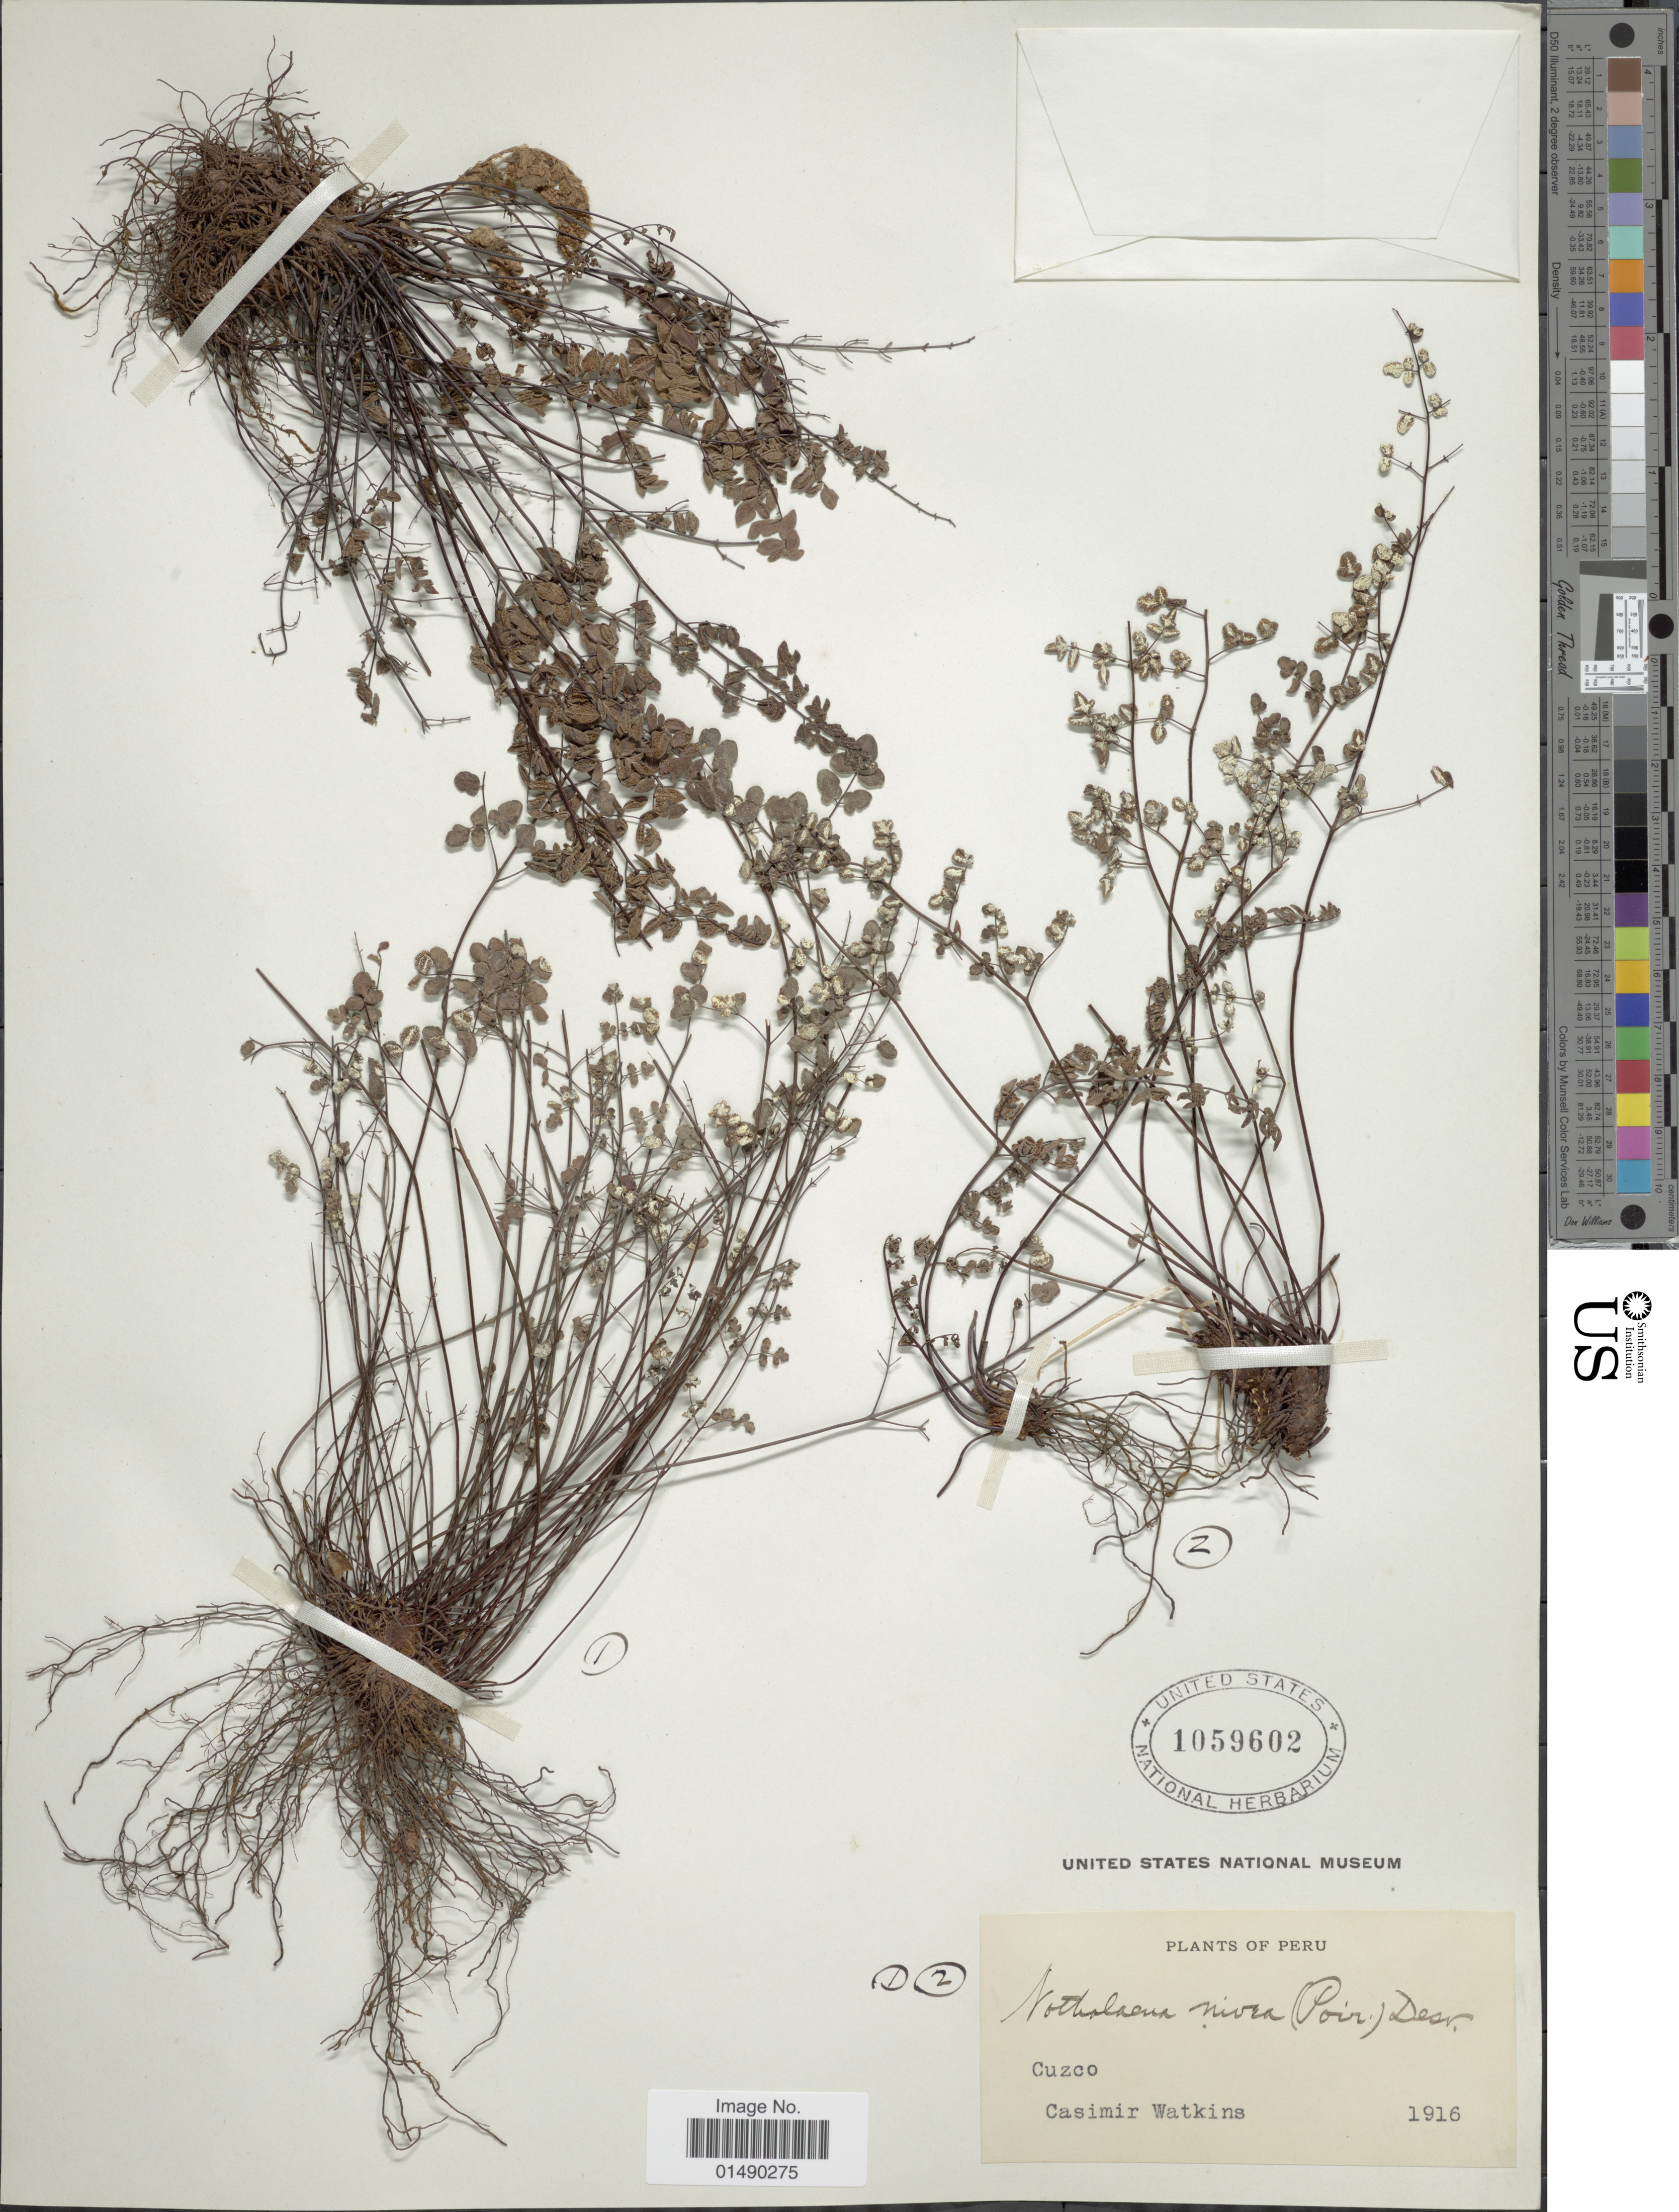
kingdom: Plantae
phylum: Tracheophyta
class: Polypodiopsida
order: Polypodiales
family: Pteridaceae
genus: Argyrochosma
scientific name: Argyrochosma nivea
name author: (Poir.) Windham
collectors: C. Watkins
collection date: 1916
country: Peru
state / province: Cusco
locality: Peru, Cuzco.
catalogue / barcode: US 1059602